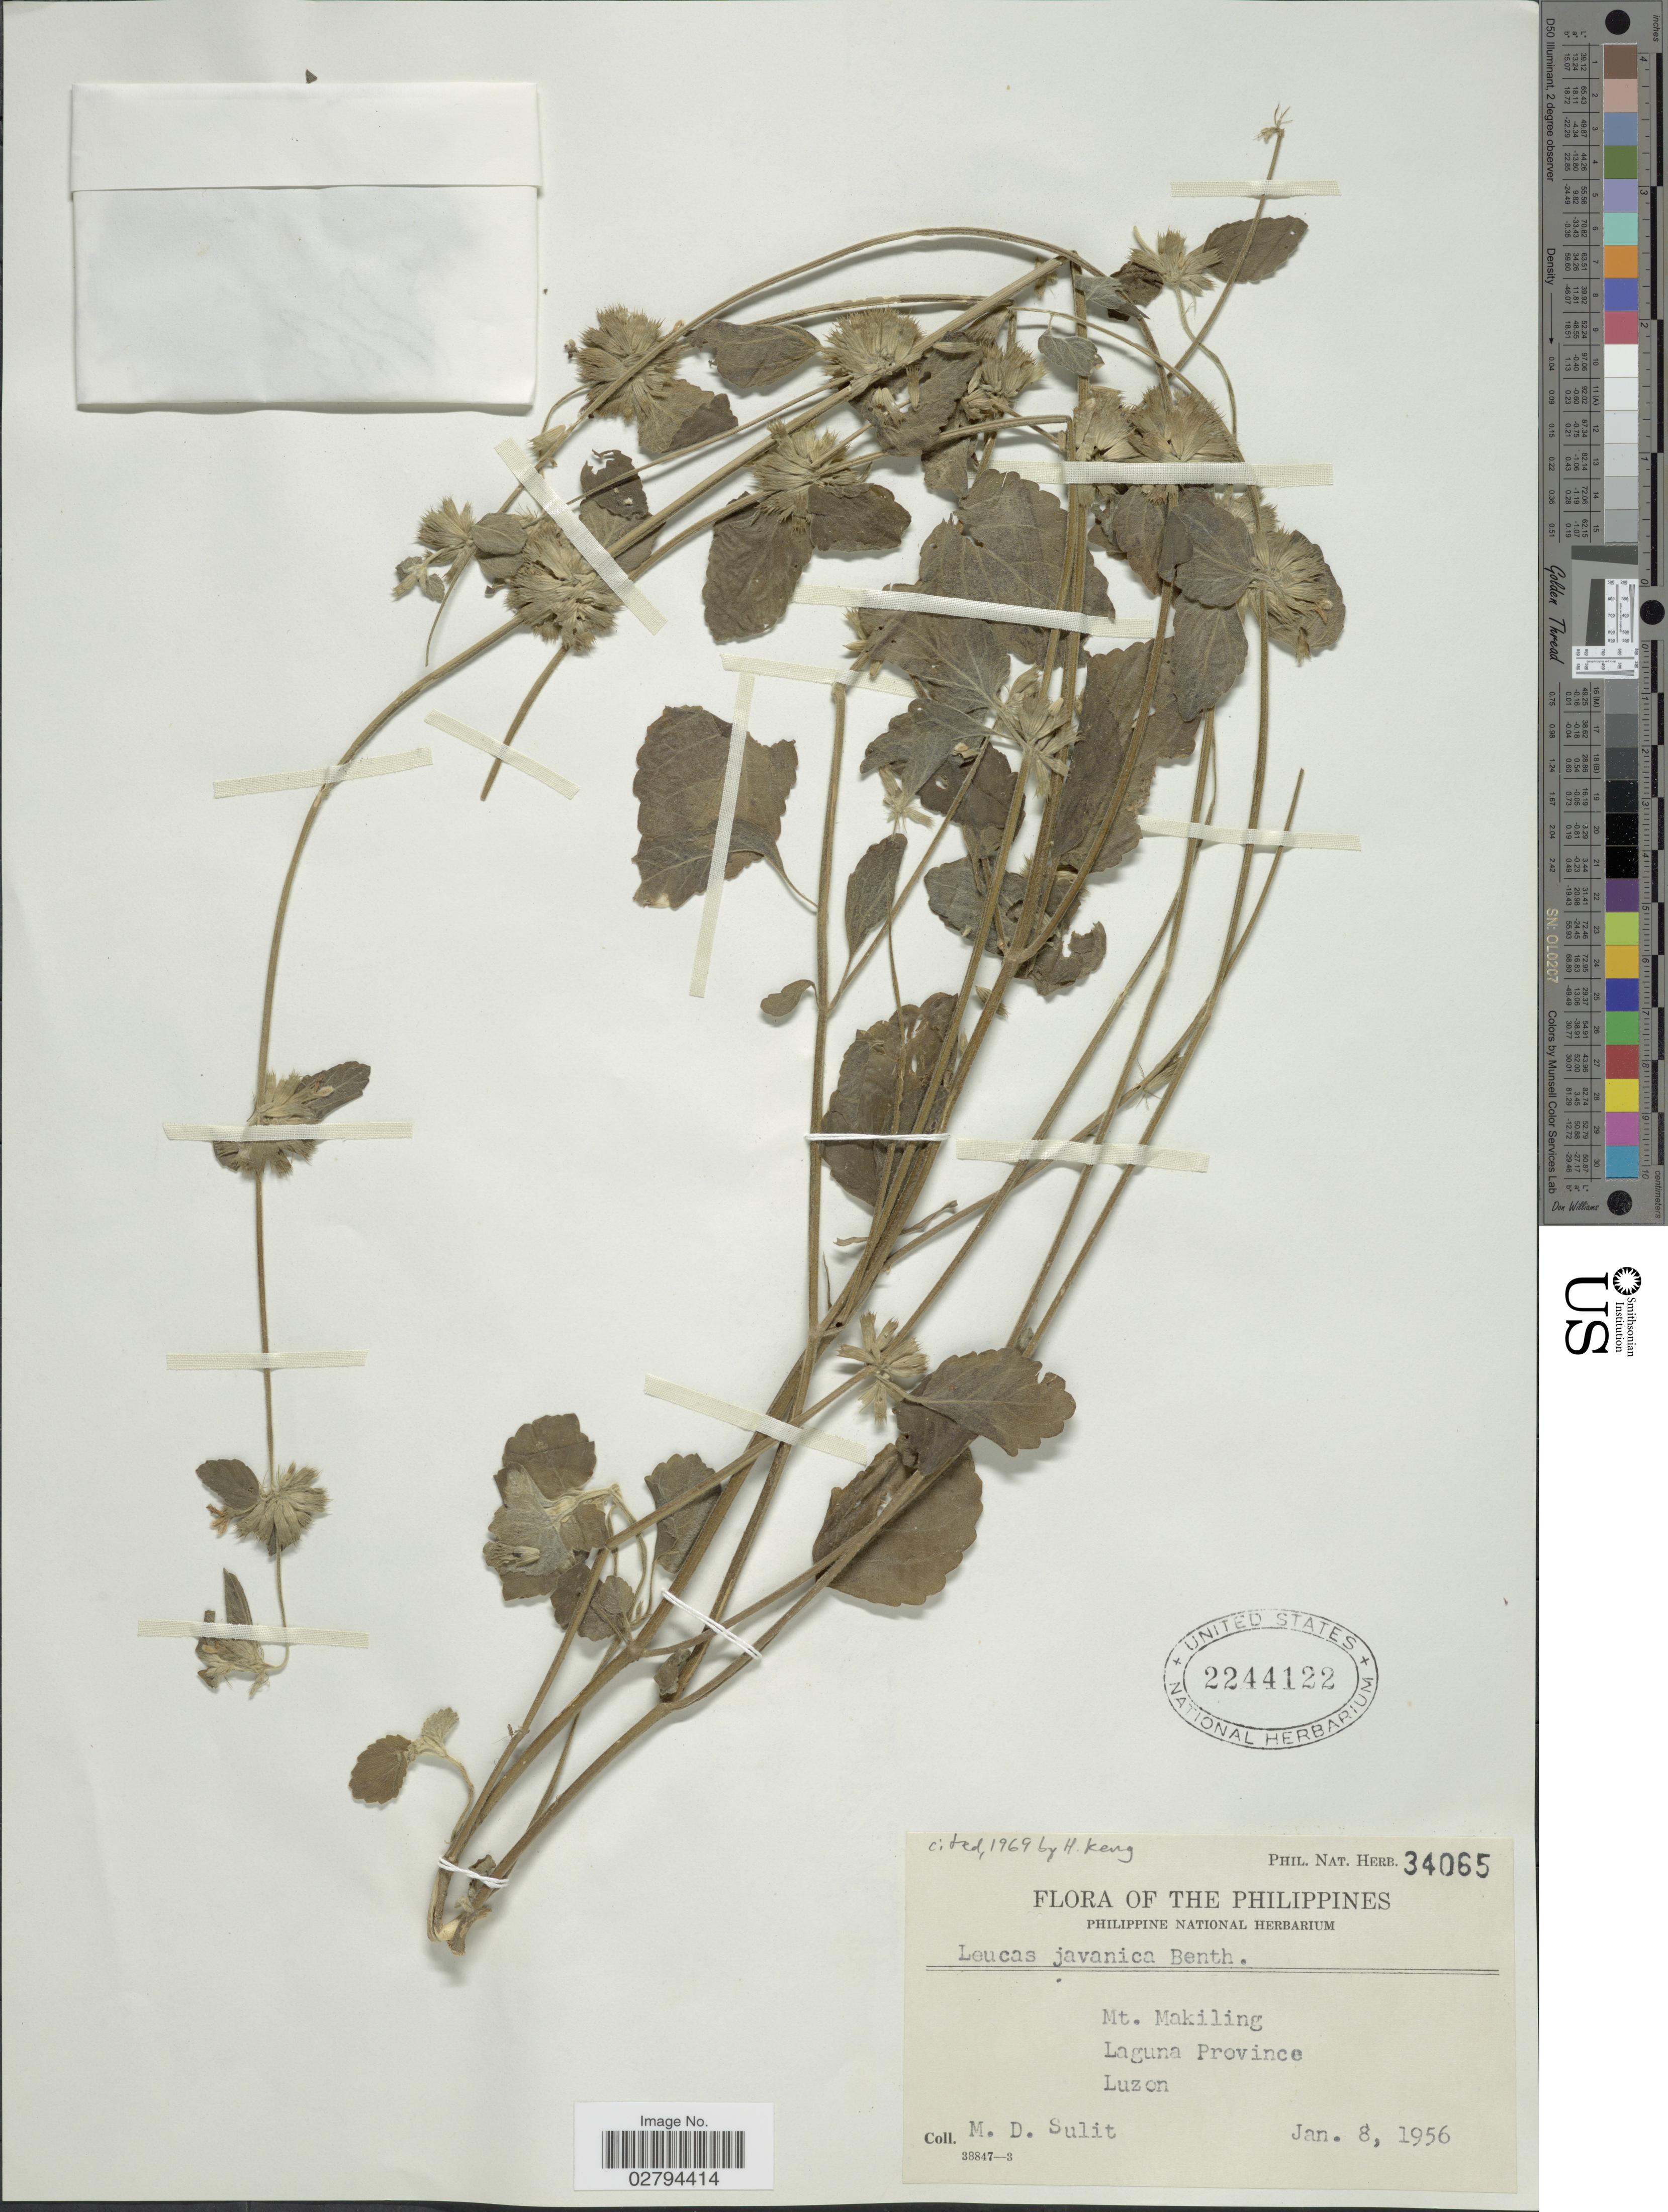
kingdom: Plantae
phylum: Tracheophyta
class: Magnoliopsida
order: Lamiales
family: Lamiaceae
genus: Leucas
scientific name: Leucas javanica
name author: Benth.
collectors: M. Sulit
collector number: Phil. Nat. Herb. 34065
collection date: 1956-01-08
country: Philippines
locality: Mt. Makiling. Laguna Province. Luzon.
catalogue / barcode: US 2244122